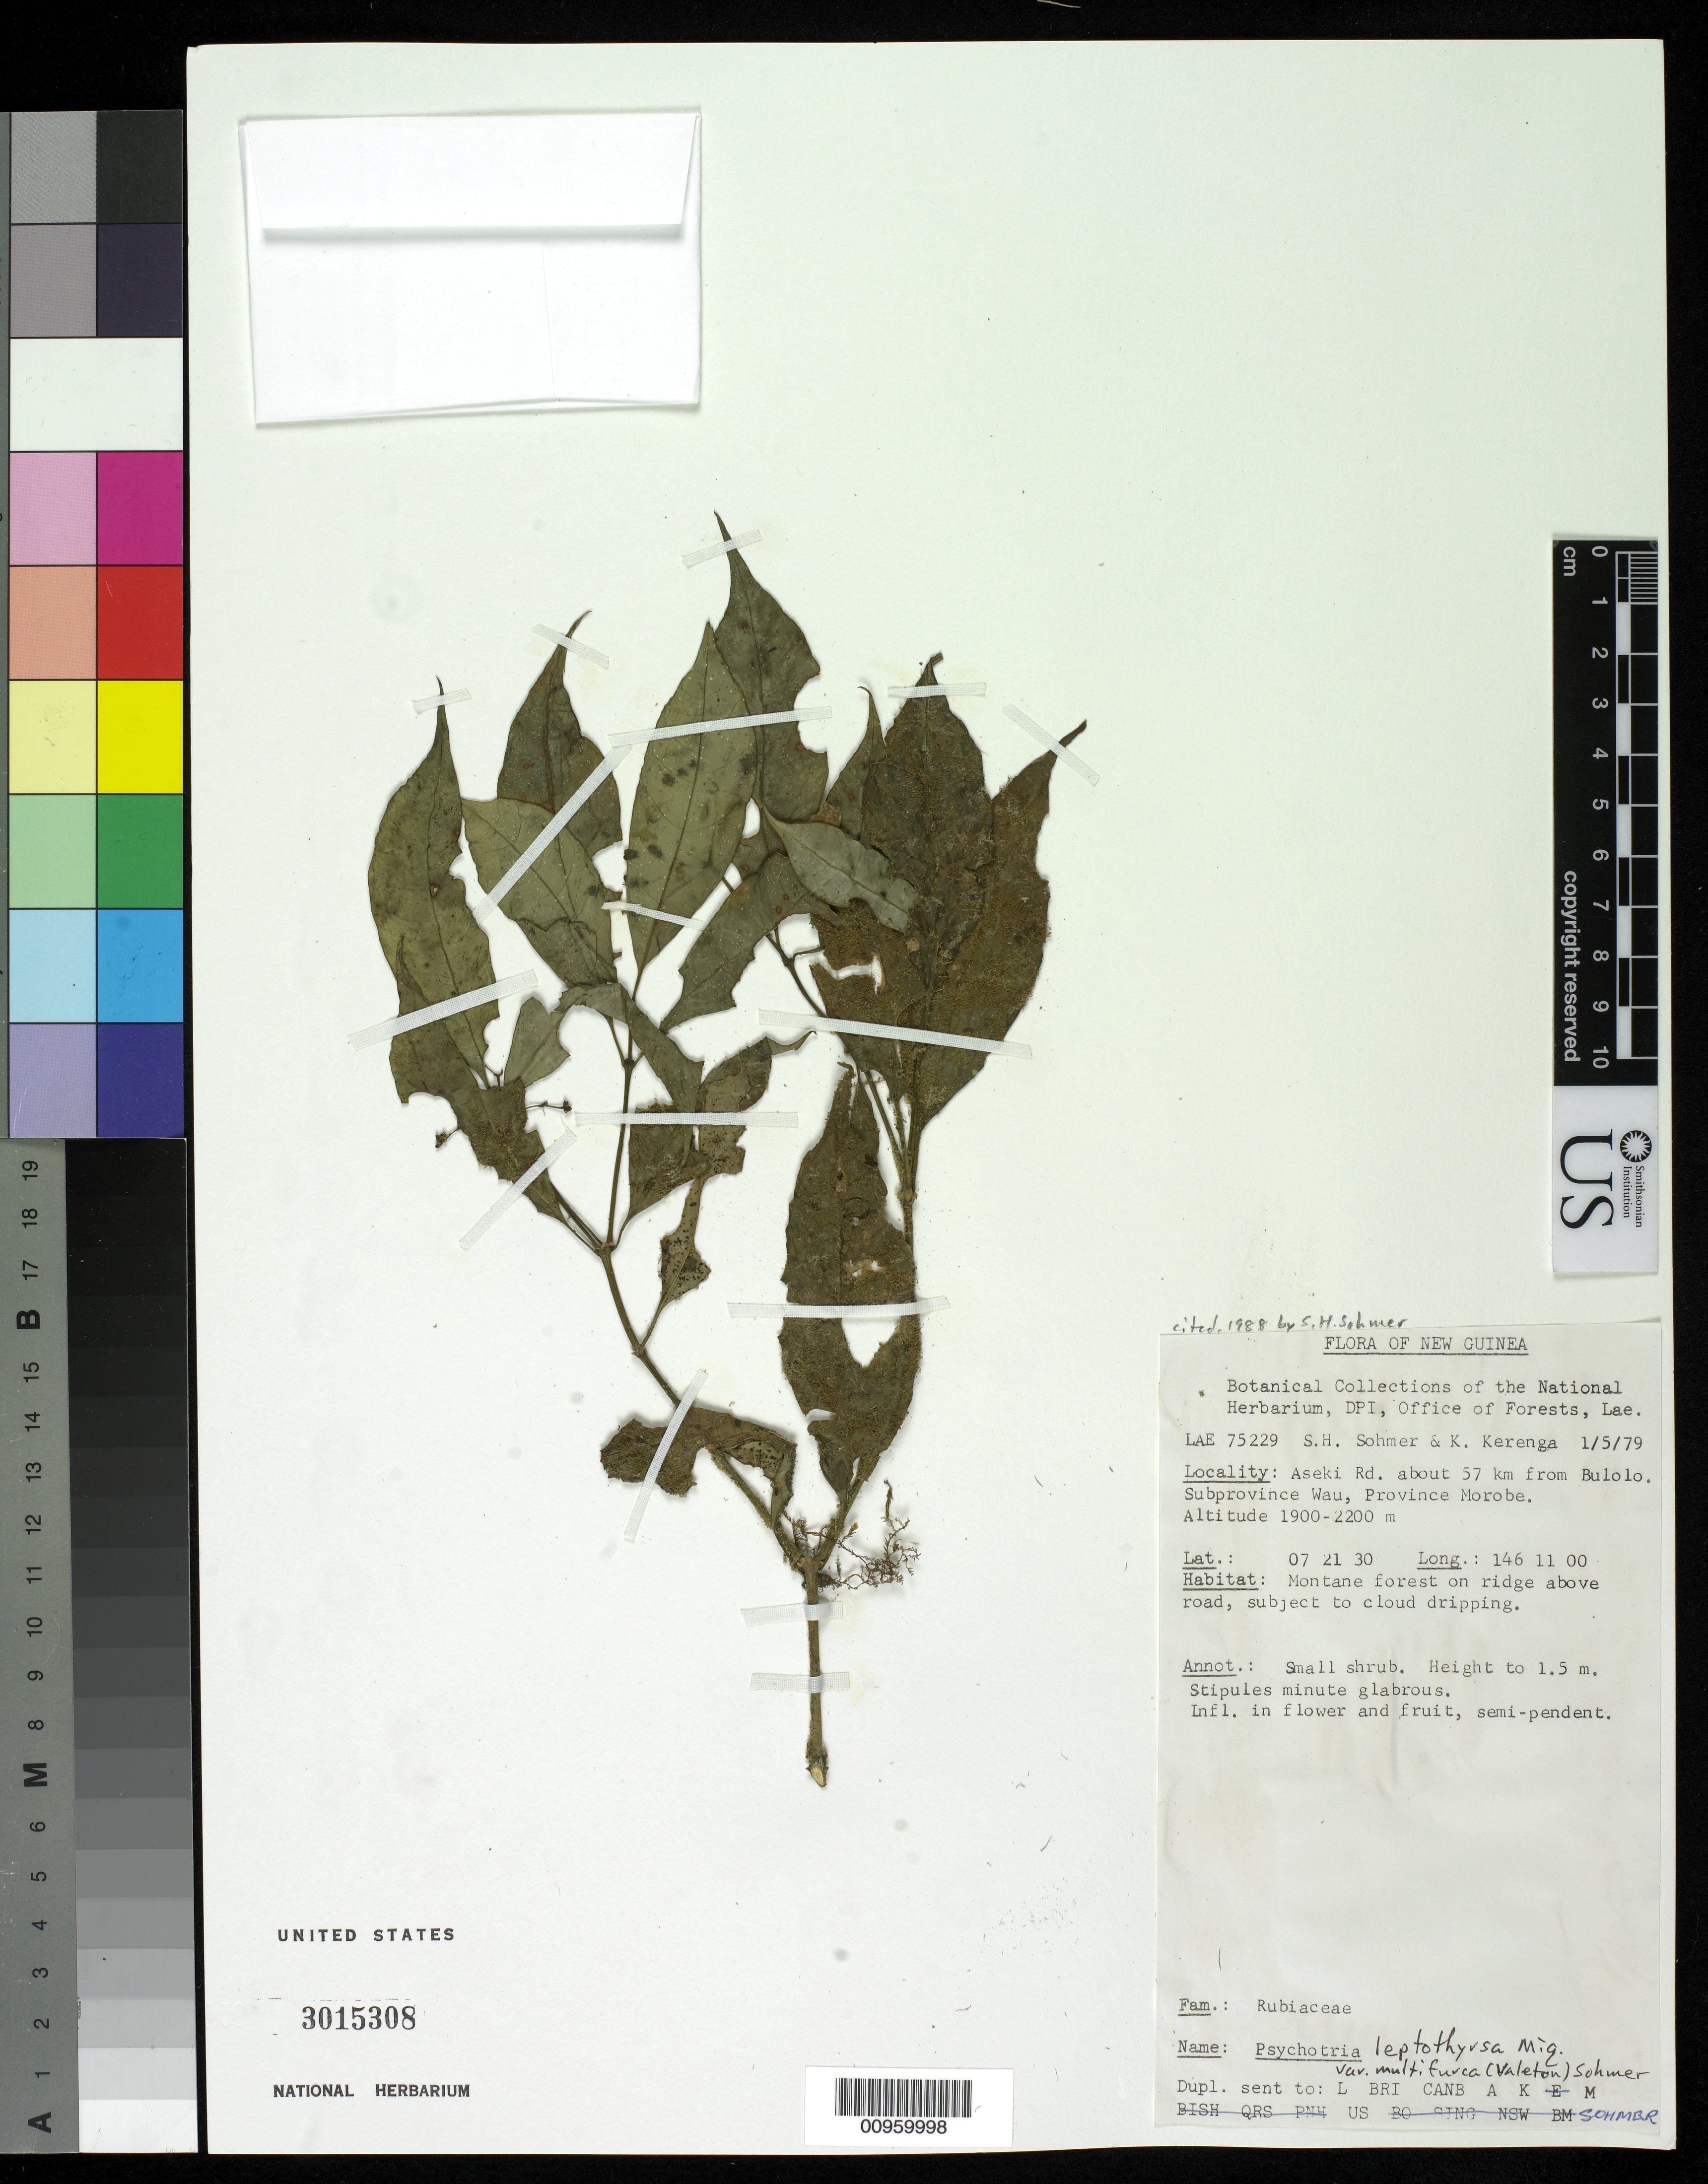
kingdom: Plantae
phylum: Tracheophyta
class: Magnoliopsida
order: Gentianales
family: Rubiaceae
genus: Psychotria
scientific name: Psychotria leptothyrsa var. multifurca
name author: (Valeton) Sohmer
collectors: S. H. Sohmer & K. Kerenga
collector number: LAE 75229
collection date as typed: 05 Jan 1979 or 01 May 1979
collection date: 1979-01-05 or 1979-05-01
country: Papua New Guinea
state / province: Morobe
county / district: Wau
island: New Guinea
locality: Aseki Rd. about 57 km from Bulolo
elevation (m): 1900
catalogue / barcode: US 3015308